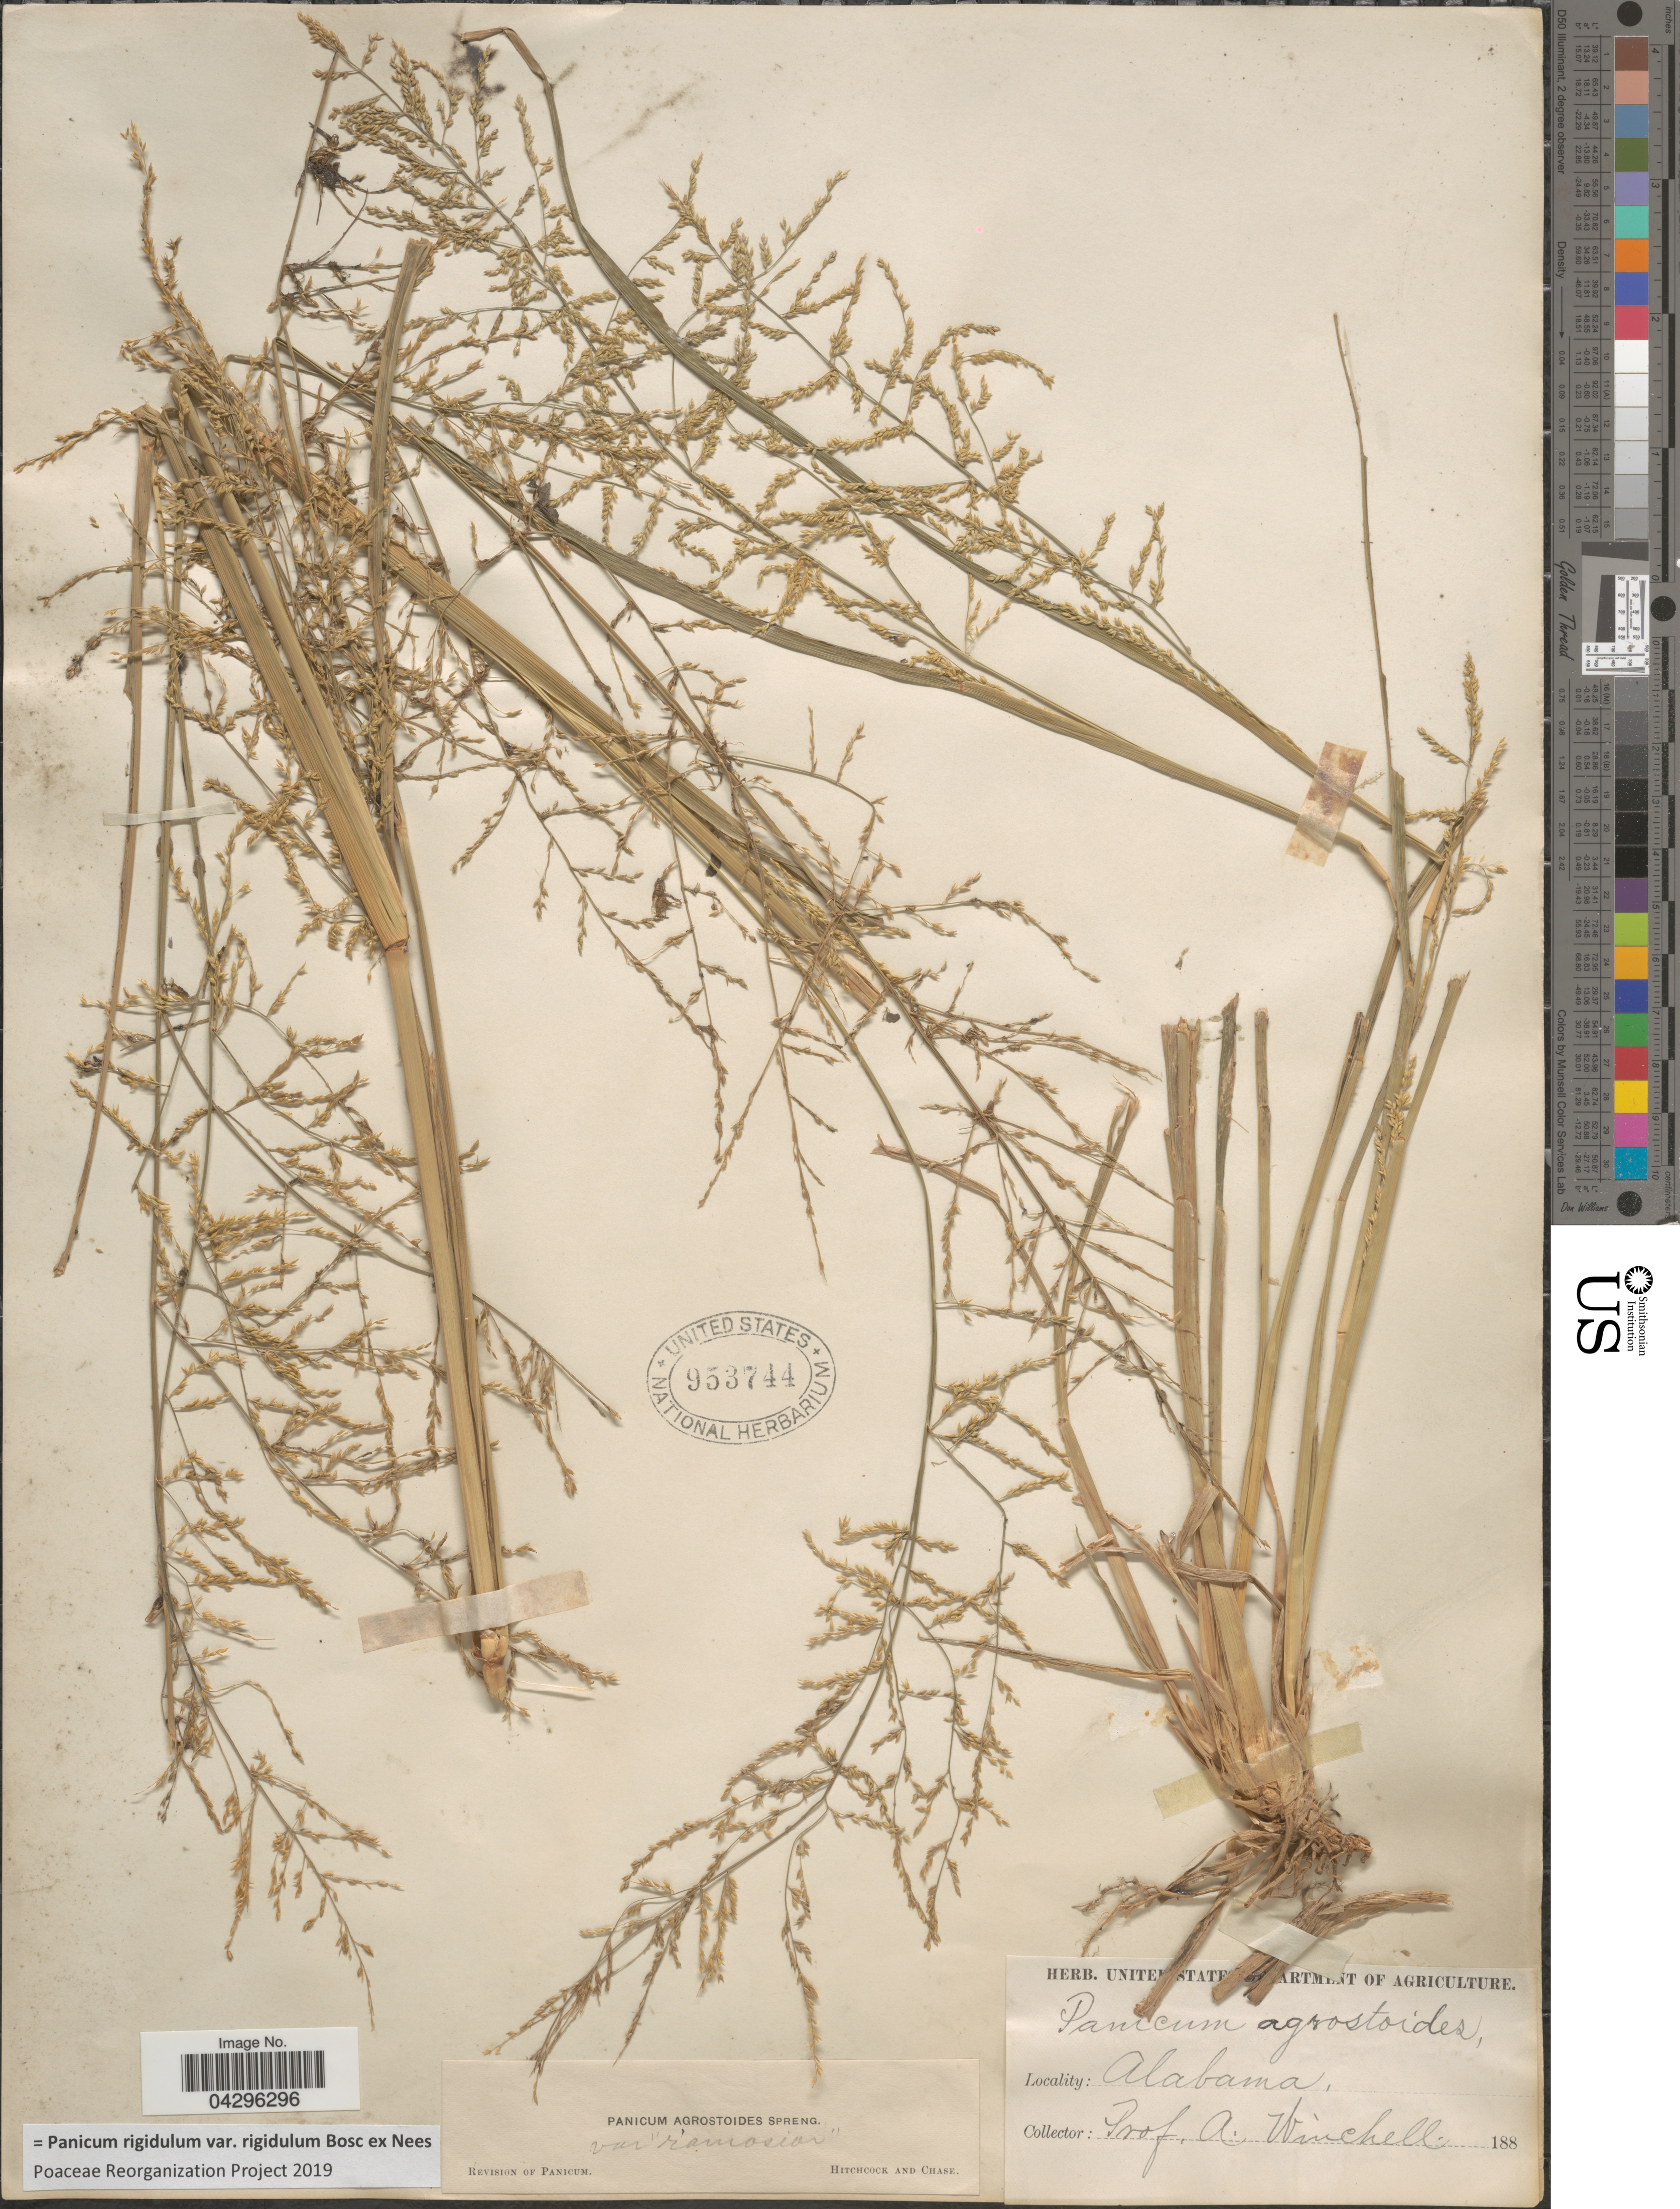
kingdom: Plantae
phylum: Tracheophyta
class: Liliopsida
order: Poales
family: Poaceae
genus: Panicum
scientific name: Panicum rigidulum var. rigidulum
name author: Bosc ex Nees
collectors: A. Winchell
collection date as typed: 188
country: United States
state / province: Alabama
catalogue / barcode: US 953744